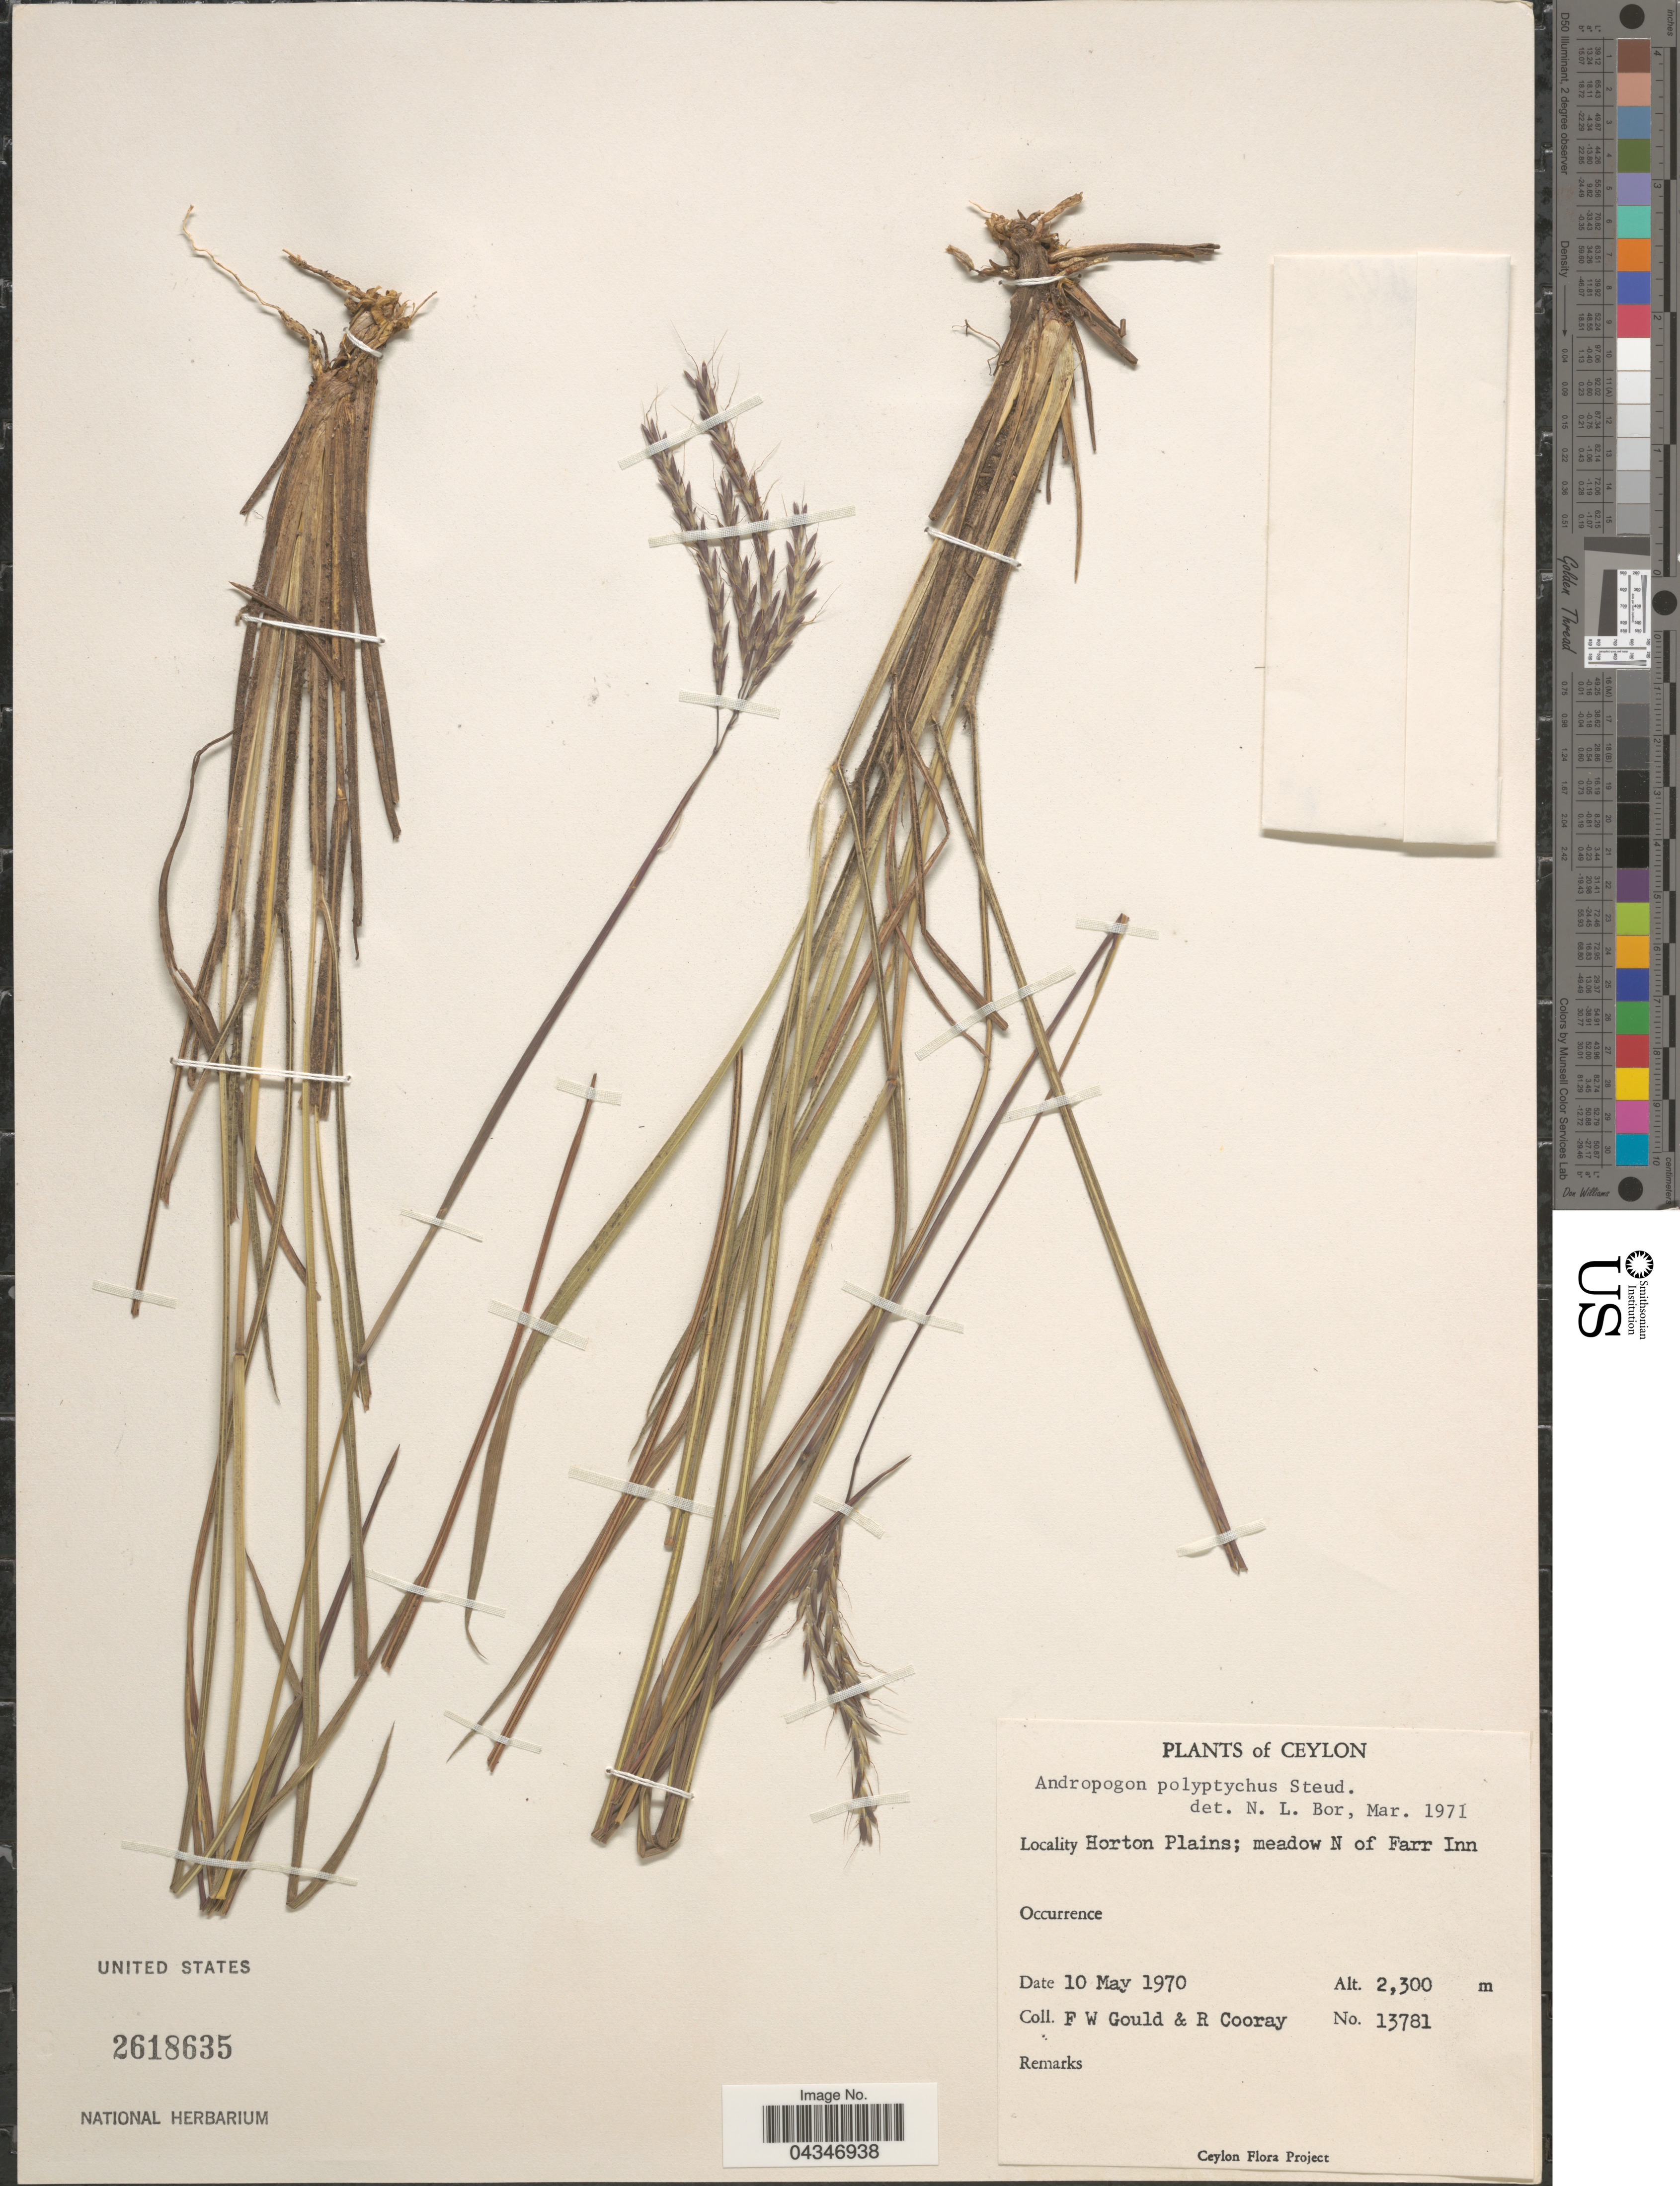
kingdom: Plantae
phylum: Tracheophyta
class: Liliopsida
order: Poales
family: Poaceae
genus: Andropogon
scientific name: Andropogon polyptychos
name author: Steud.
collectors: F. W. Gould & R. Cooray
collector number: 13781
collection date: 1970-05-10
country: Sri Lanka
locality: Ceylon. Horton Plains; meadow N of Farr Inn.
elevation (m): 2300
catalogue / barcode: US 2618635